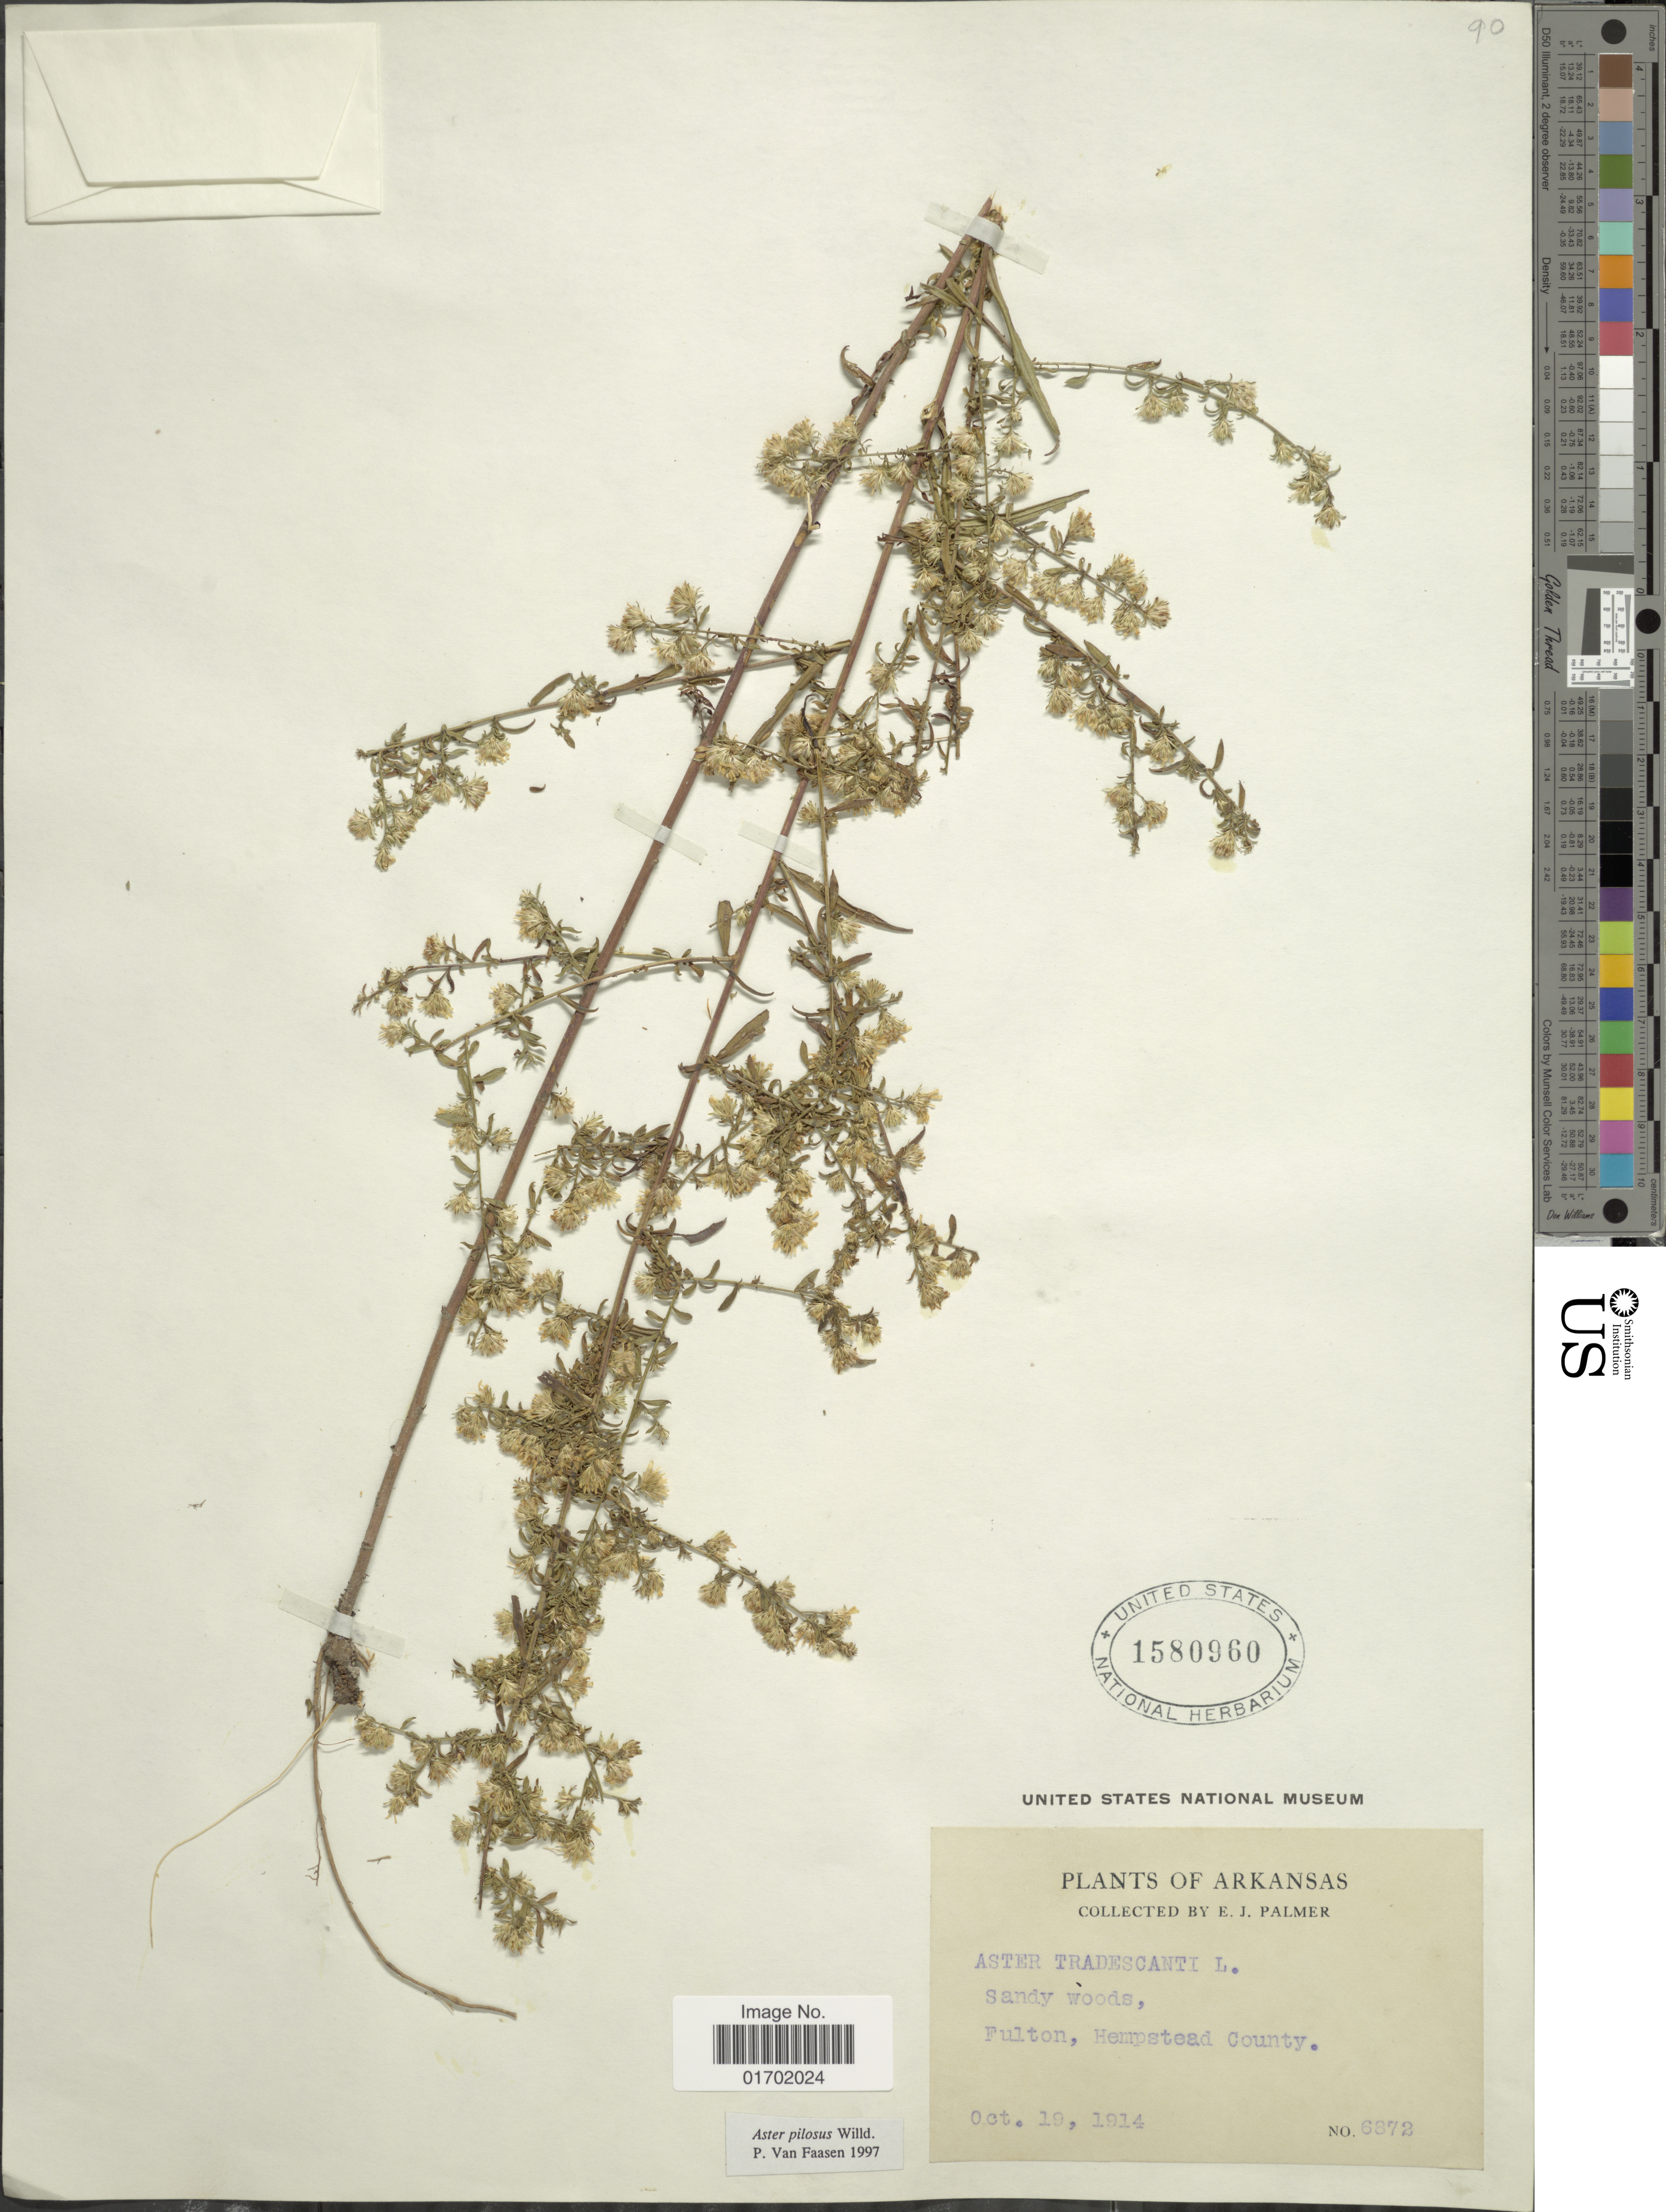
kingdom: Plantae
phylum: Tracheophyta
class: Magnoliopsida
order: Asterales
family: Asteraceae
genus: Symphyotrichum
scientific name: Symphyotrichum pilosum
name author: (Willd.) G.L. Nesom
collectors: E. J. Palmer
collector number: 6872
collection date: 1914-10-19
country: United States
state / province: Arkansas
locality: Fulton, Hempstead County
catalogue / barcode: US 1580960